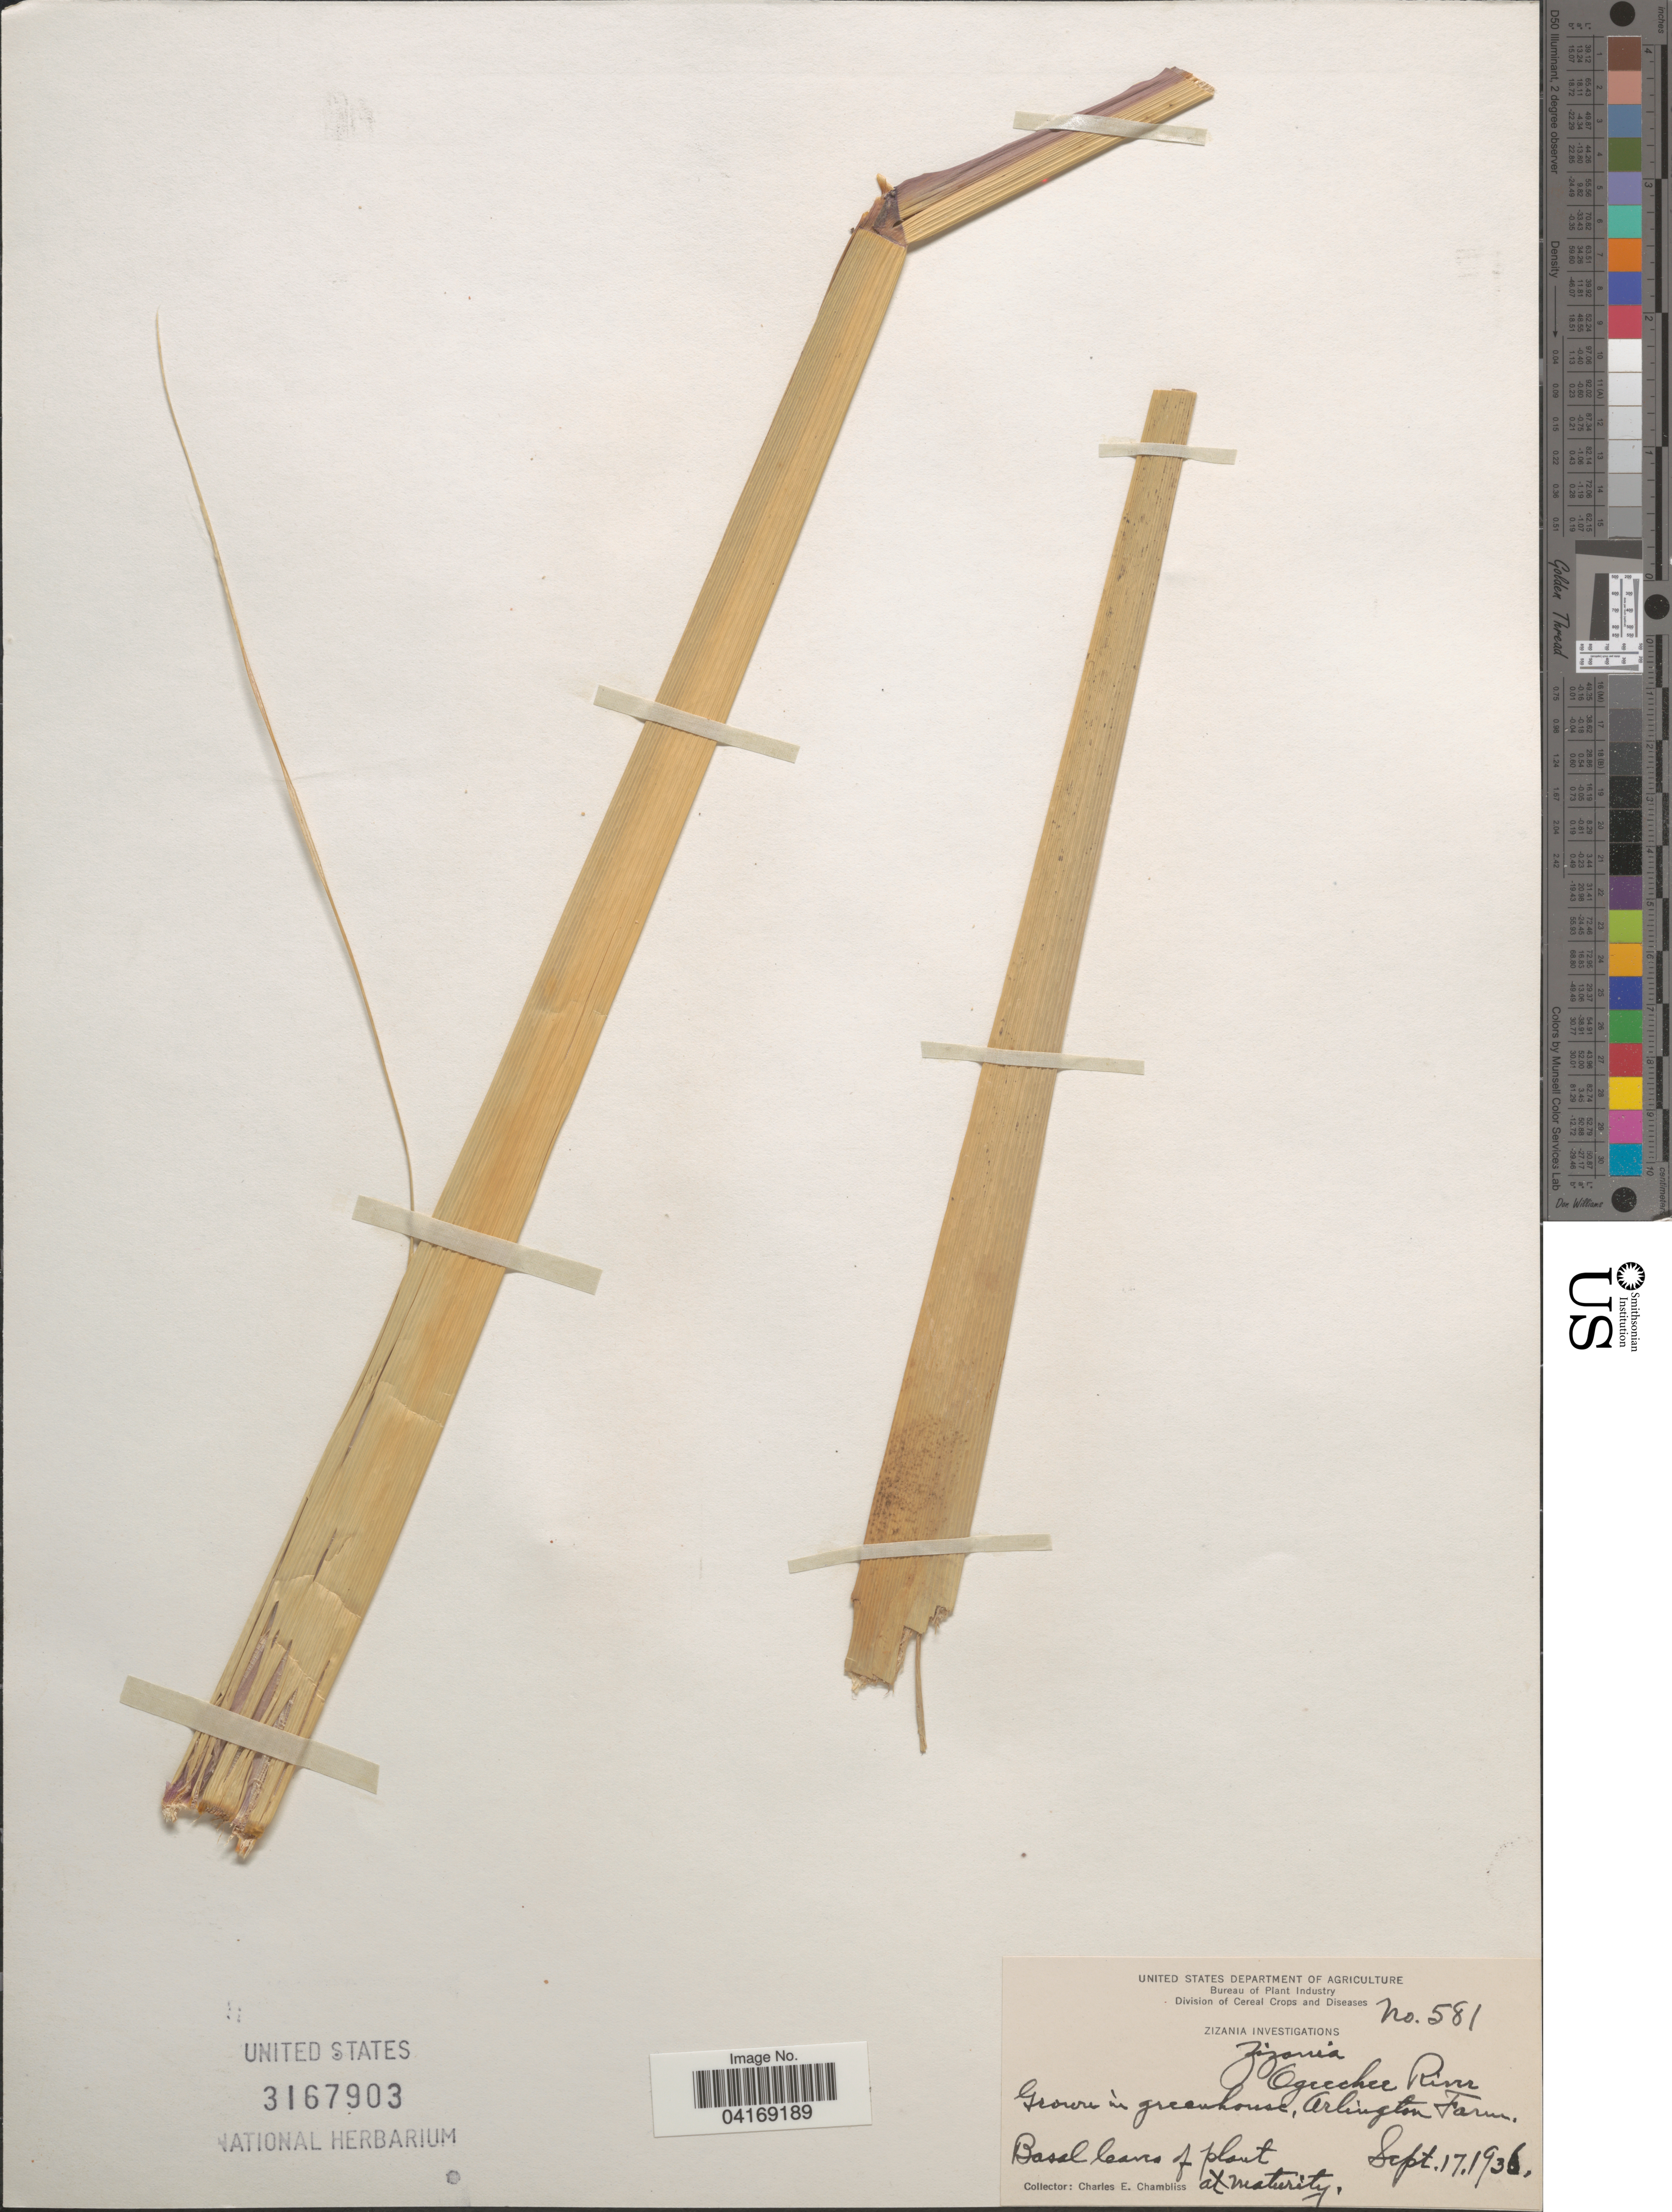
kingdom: Plantae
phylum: Tracheophyta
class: Liliopsida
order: Poales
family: Poaceae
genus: Zizania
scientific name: Zizania sp.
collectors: C. Chambliss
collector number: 581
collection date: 1936-09-17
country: United States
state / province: Virginia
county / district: Arlington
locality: In greenhouse, Arlington Farm.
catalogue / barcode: US 3167903